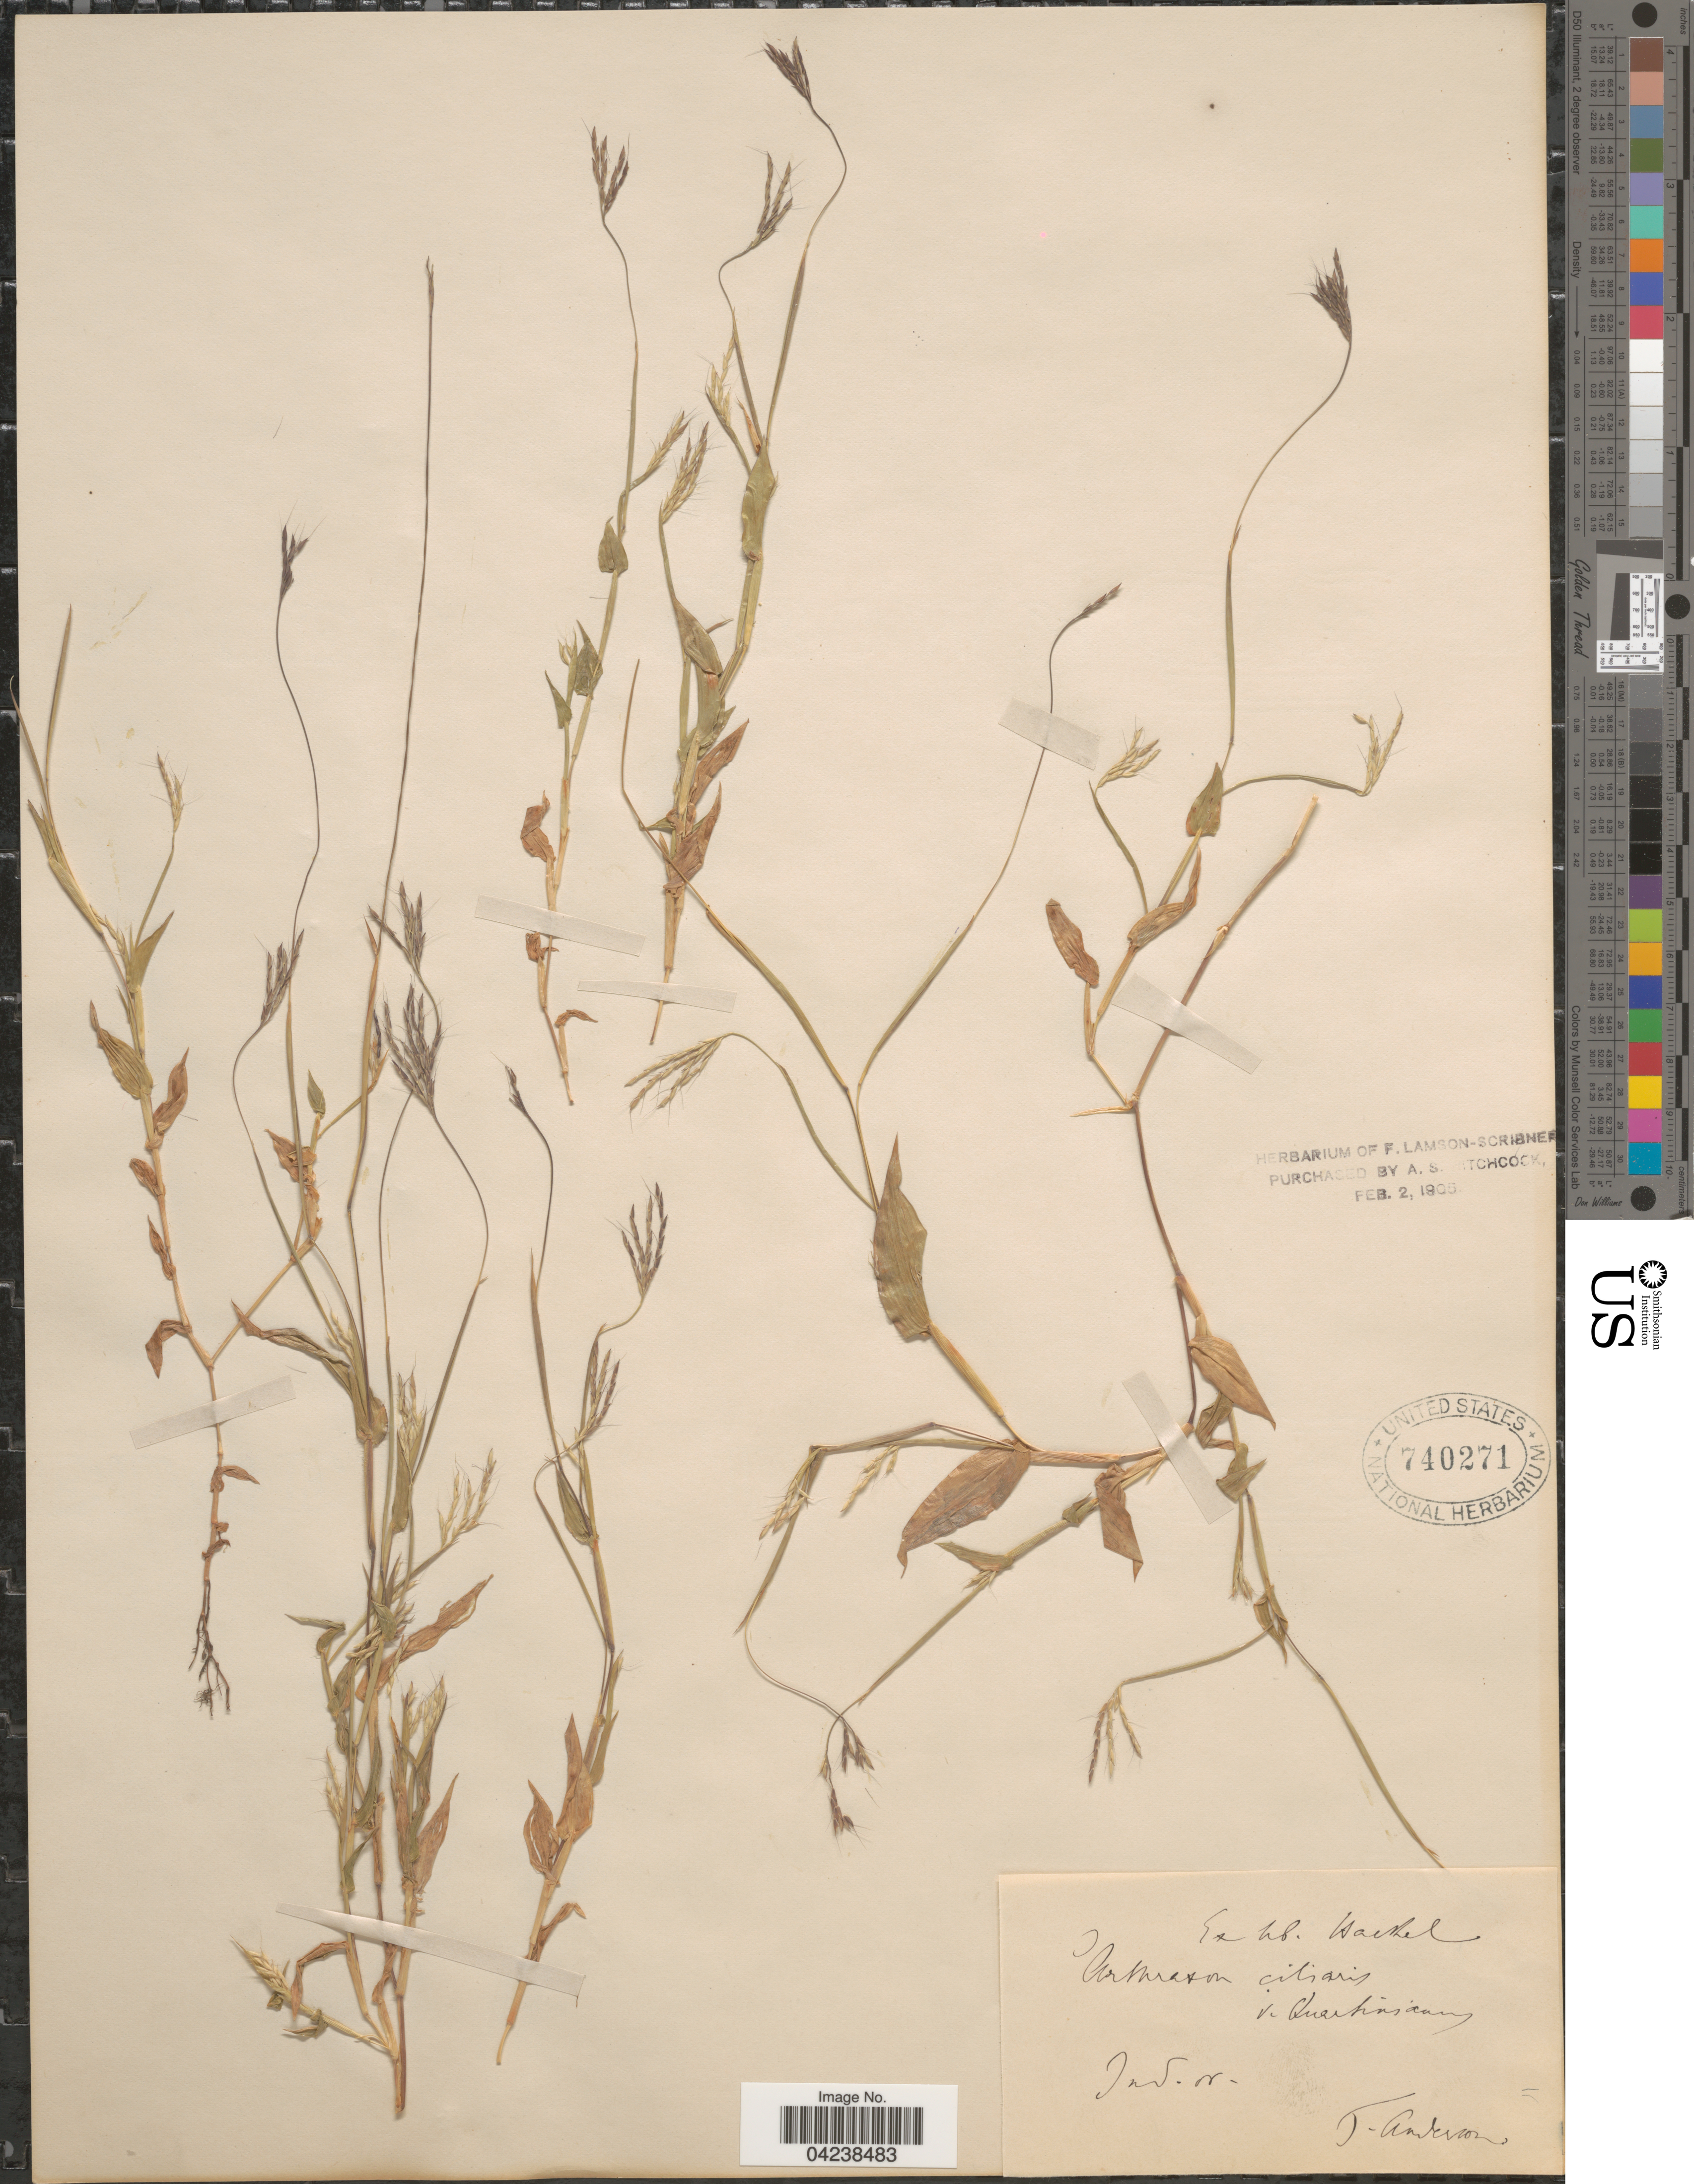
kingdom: Plantae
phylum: Tracheophyta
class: Liliopsida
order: Poales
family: Poaceae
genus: Arthraxon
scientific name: Arthraxon hispidus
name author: (Thunb.) Makino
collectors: T. Anderson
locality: Ind. or.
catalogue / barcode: US 740271